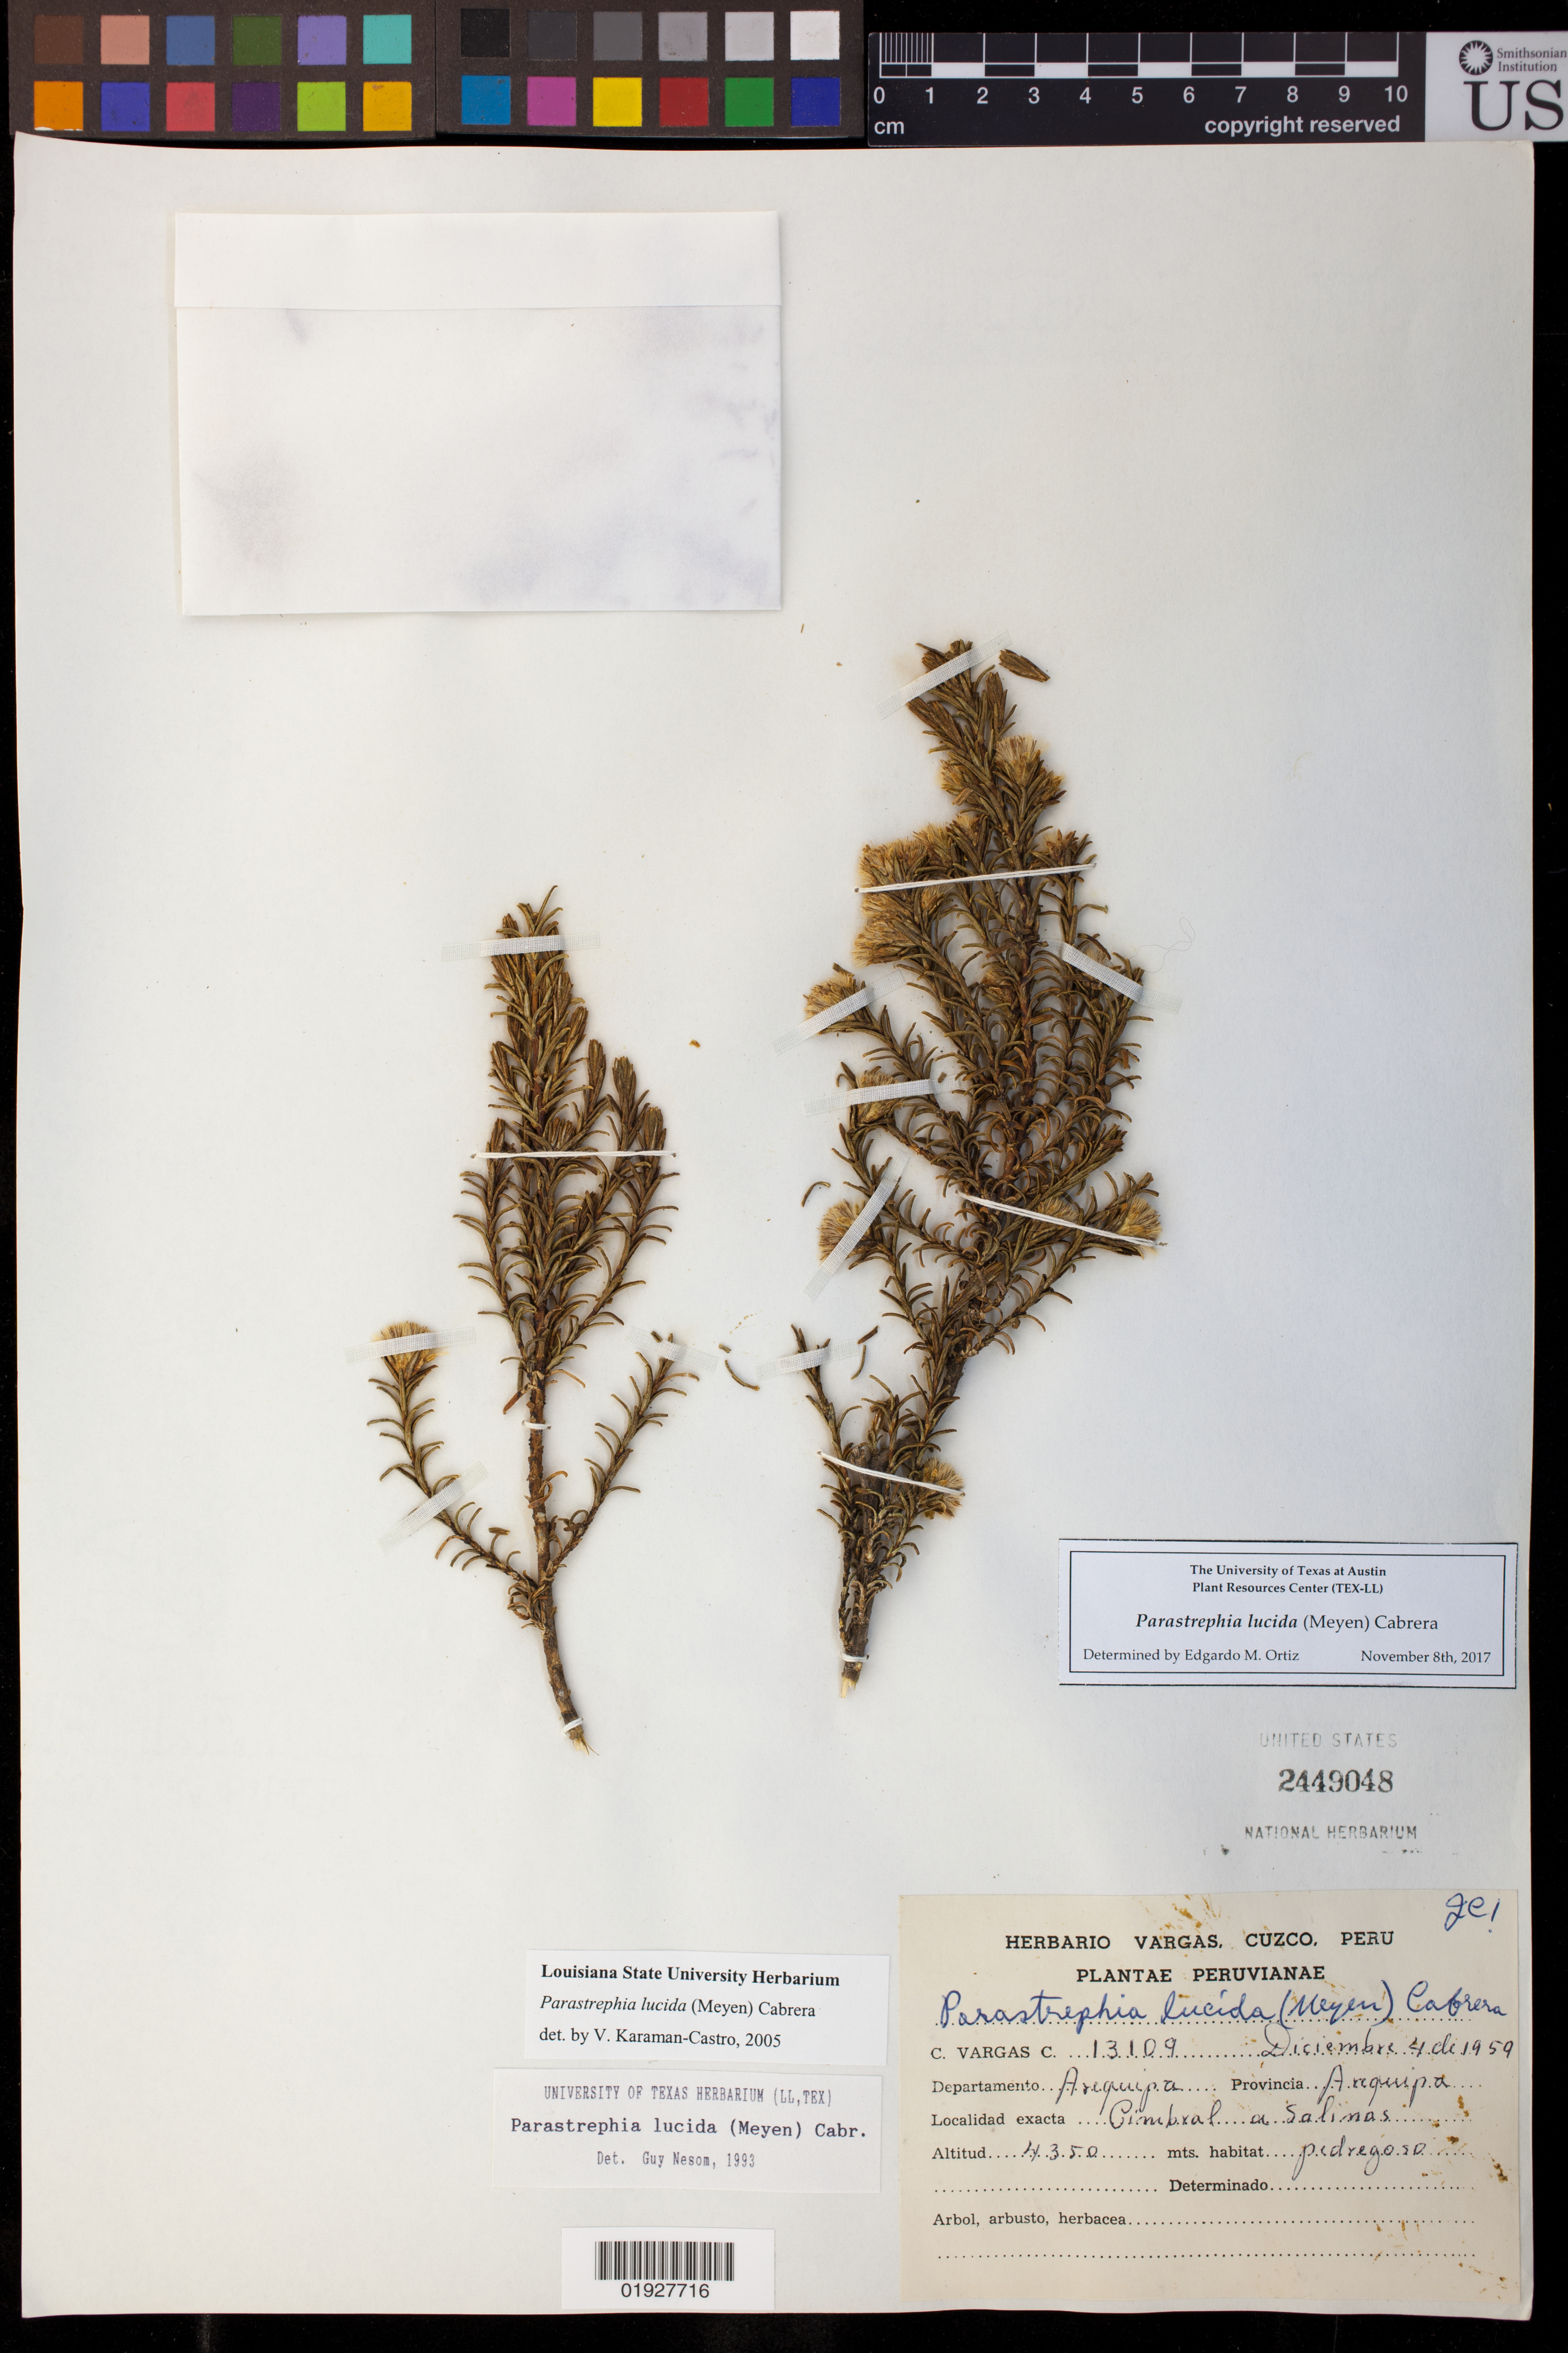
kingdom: Plantae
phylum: Tracheophyta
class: Magnoliopsida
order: Asterales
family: Asteraceae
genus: Parastrephia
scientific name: Parastrephia lucida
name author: (Meyen) Cabrera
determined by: Ortiz, E. M.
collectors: C. Vargas Calderón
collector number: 13109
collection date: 1959-12-04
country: Peru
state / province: Arequipa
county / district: Arequipa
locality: Pimbral a Salinas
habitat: pedregoso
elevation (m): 4350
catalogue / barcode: US 2449048